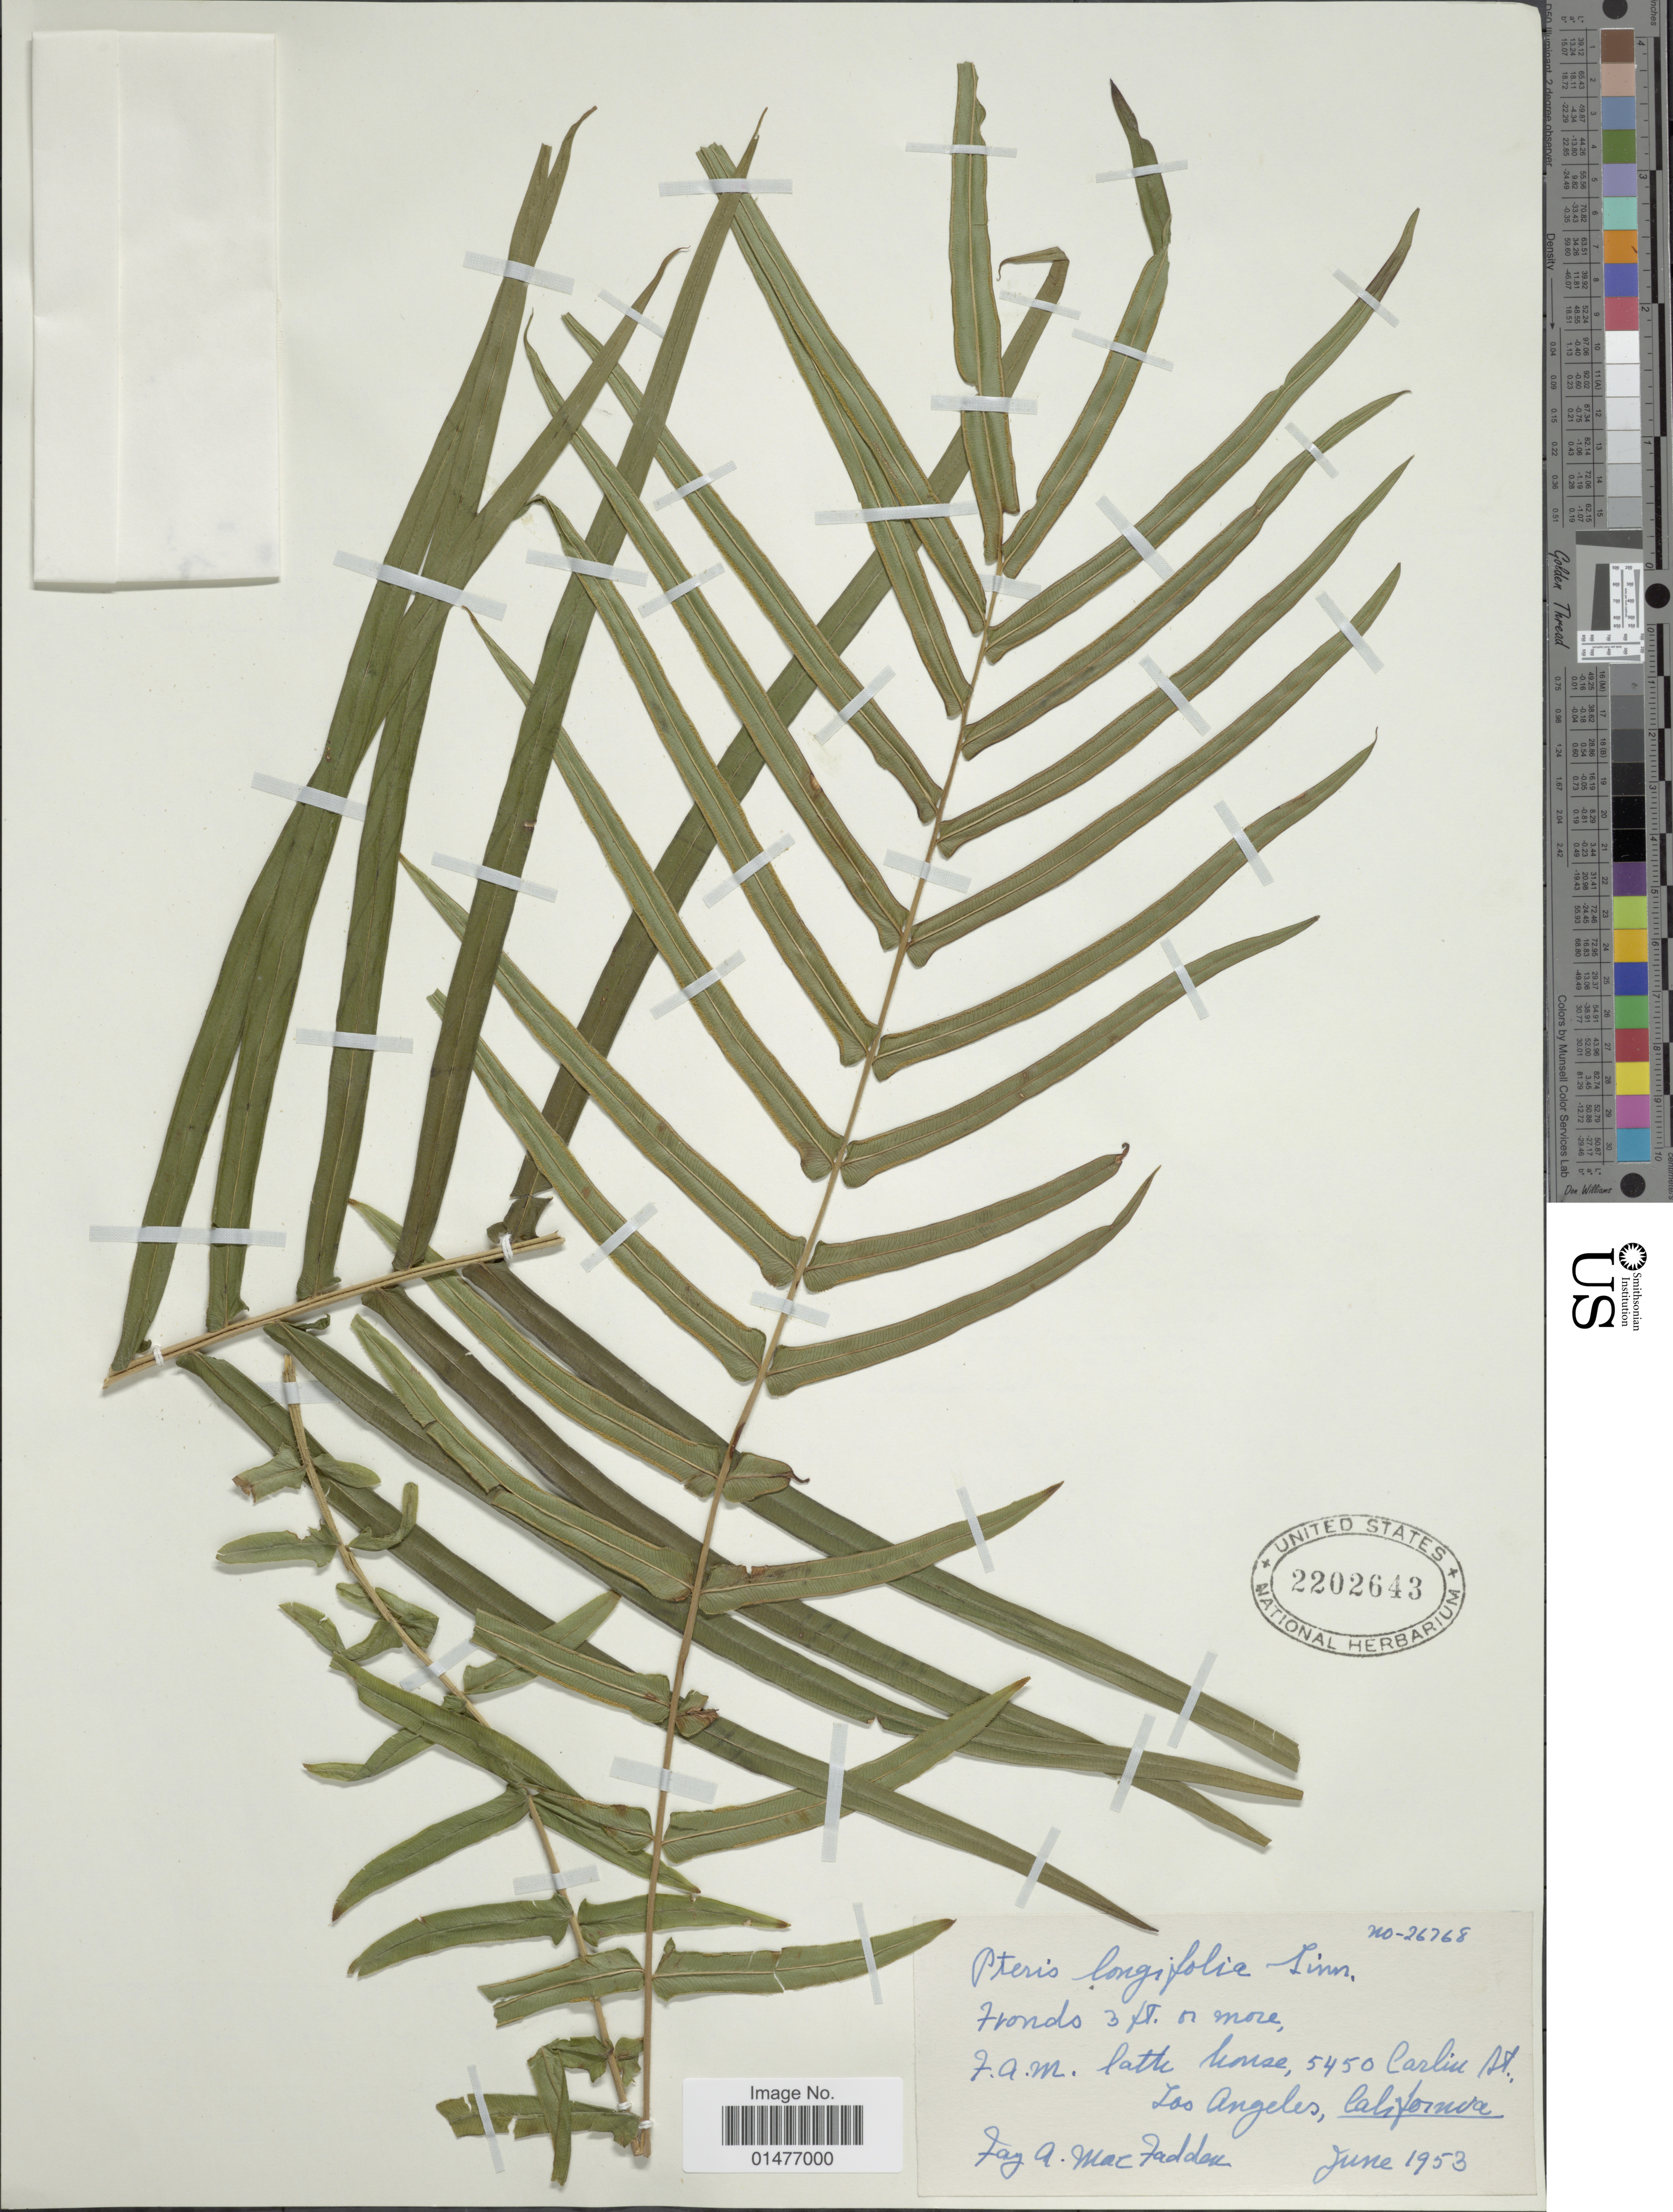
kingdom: Plantae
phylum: Tracheophyta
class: Polypodiopsida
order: Polypodiales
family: Pteridaceae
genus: Pteris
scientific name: Pteris vittata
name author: L.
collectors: F. MacFadden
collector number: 26768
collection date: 1953-06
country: United States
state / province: California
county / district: Los Angeles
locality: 5450 Carlin St. Los Angeles, California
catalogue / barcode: US 2202643